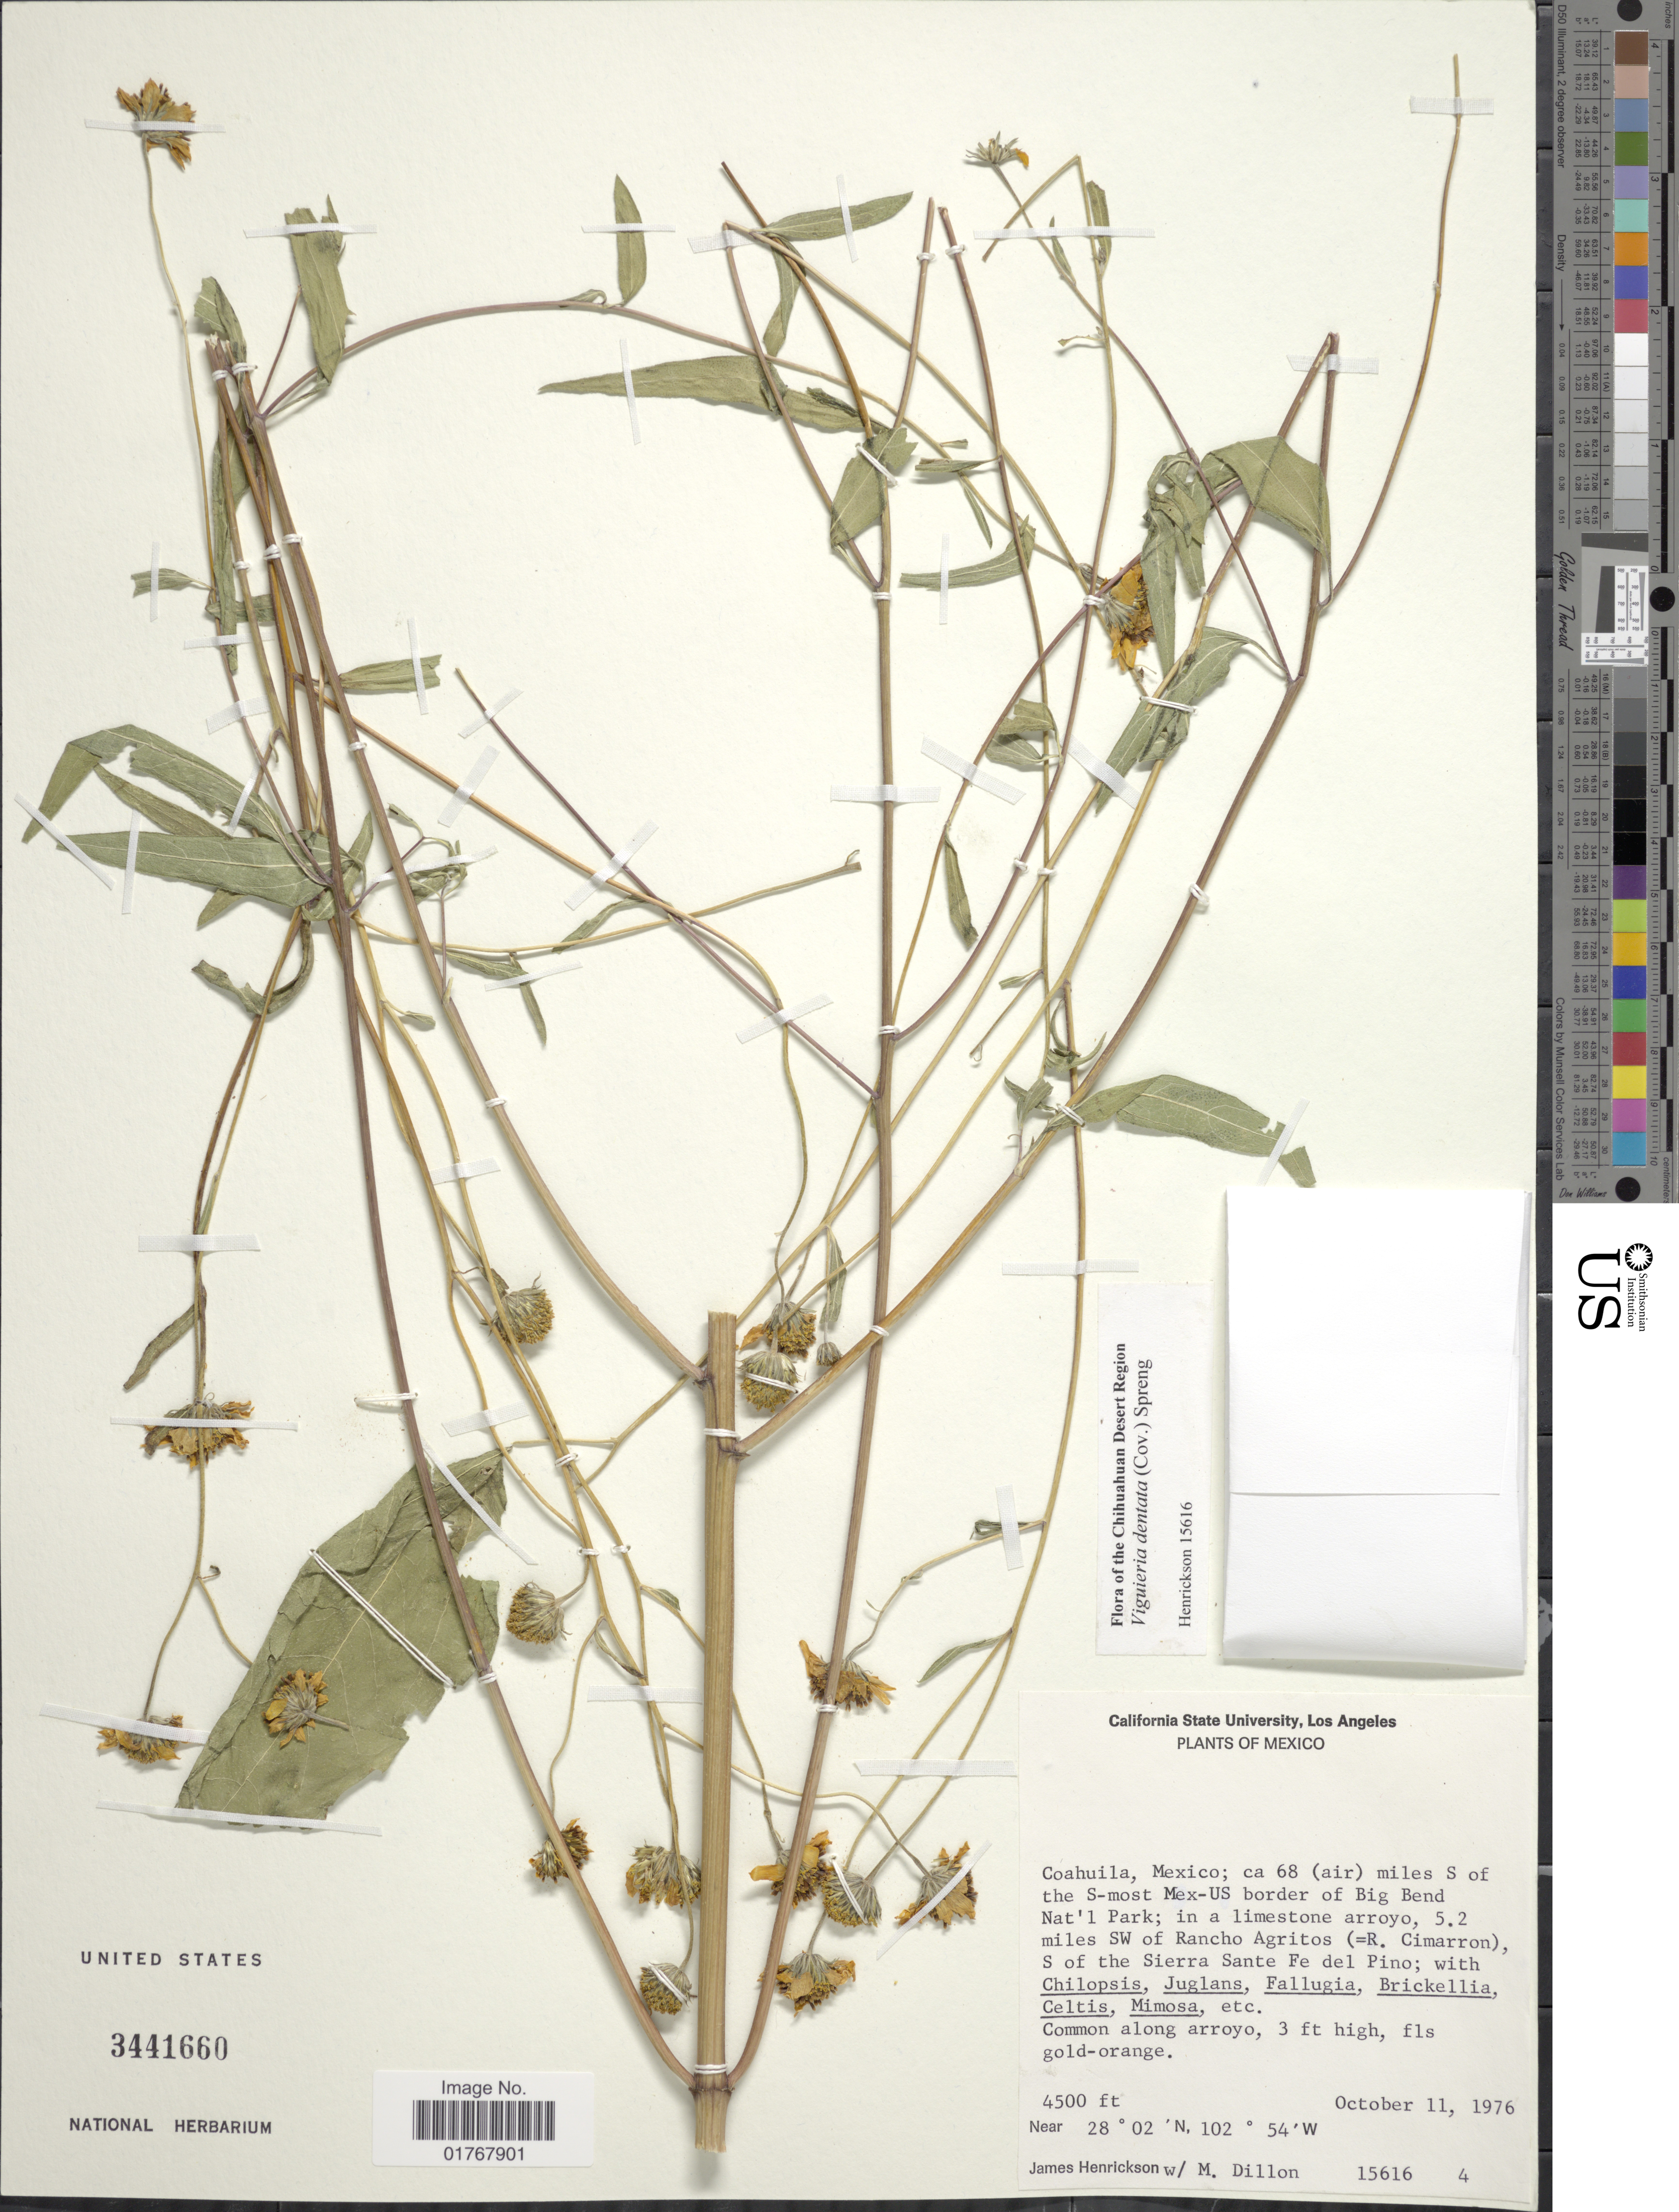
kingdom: Plantae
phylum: Tracheophyta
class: Magnoliopsida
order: Asterales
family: Asteraceae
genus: Viguiera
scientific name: Viguiera dentata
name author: (Cav.) Spreng.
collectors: J. S. Henrickson & M. O. Dillon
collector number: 15616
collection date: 1976-10-11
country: Mexico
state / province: Coahuila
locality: Ca 68 (air) miles S of the S-most Mex-US border of Big Bend Nat'l Park; in a limestone arroyo, 5.2 miles SW of Rancho Agritos (=R. Cimarron), S of the Sierra Santa Fe del Pino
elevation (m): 1372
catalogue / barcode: US 3441660